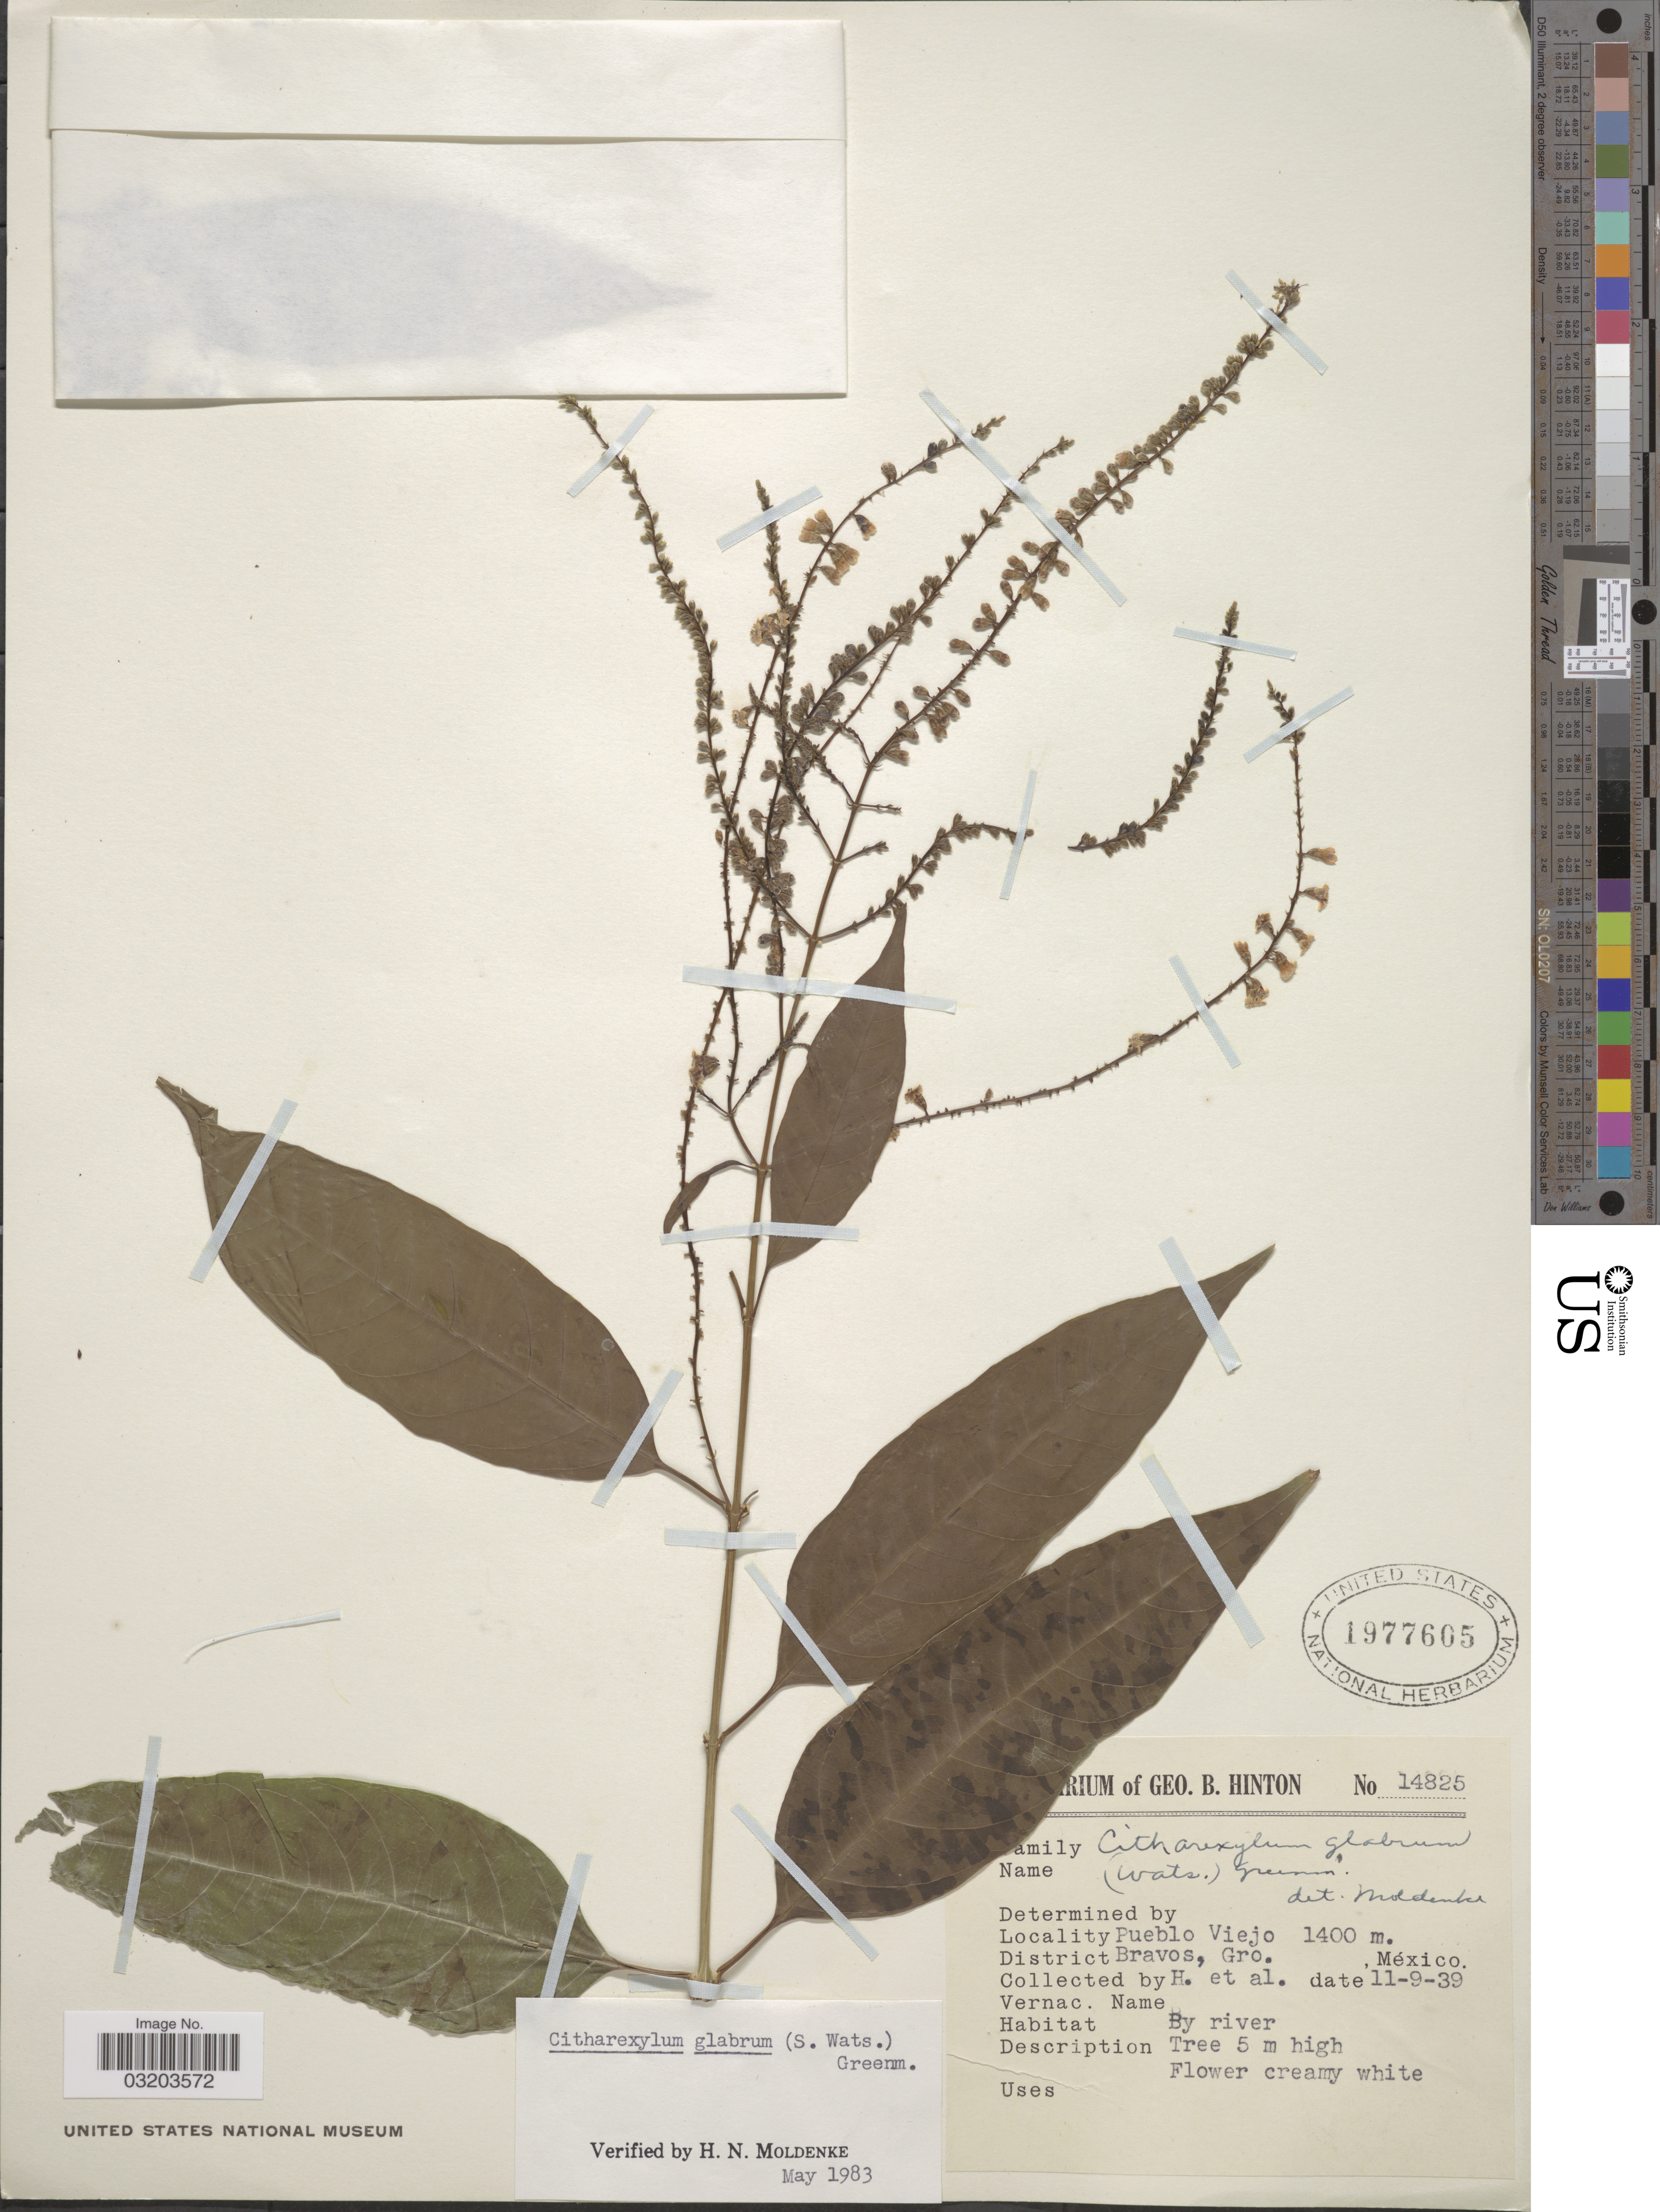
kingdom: Plantae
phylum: Tracheophyta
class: Magnoliopsida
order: Lamiales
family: Verbenaceae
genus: Citharexylum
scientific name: Citharexylum glabrum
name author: (S. Watson) Greenm.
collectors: G. B. Hinton & et al.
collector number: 14825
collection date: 1939-09-11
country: Mexico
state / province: Guerrero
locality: Pueblo Viejo. District Bravos, By river.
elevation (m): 1400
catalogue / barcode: US 1977605